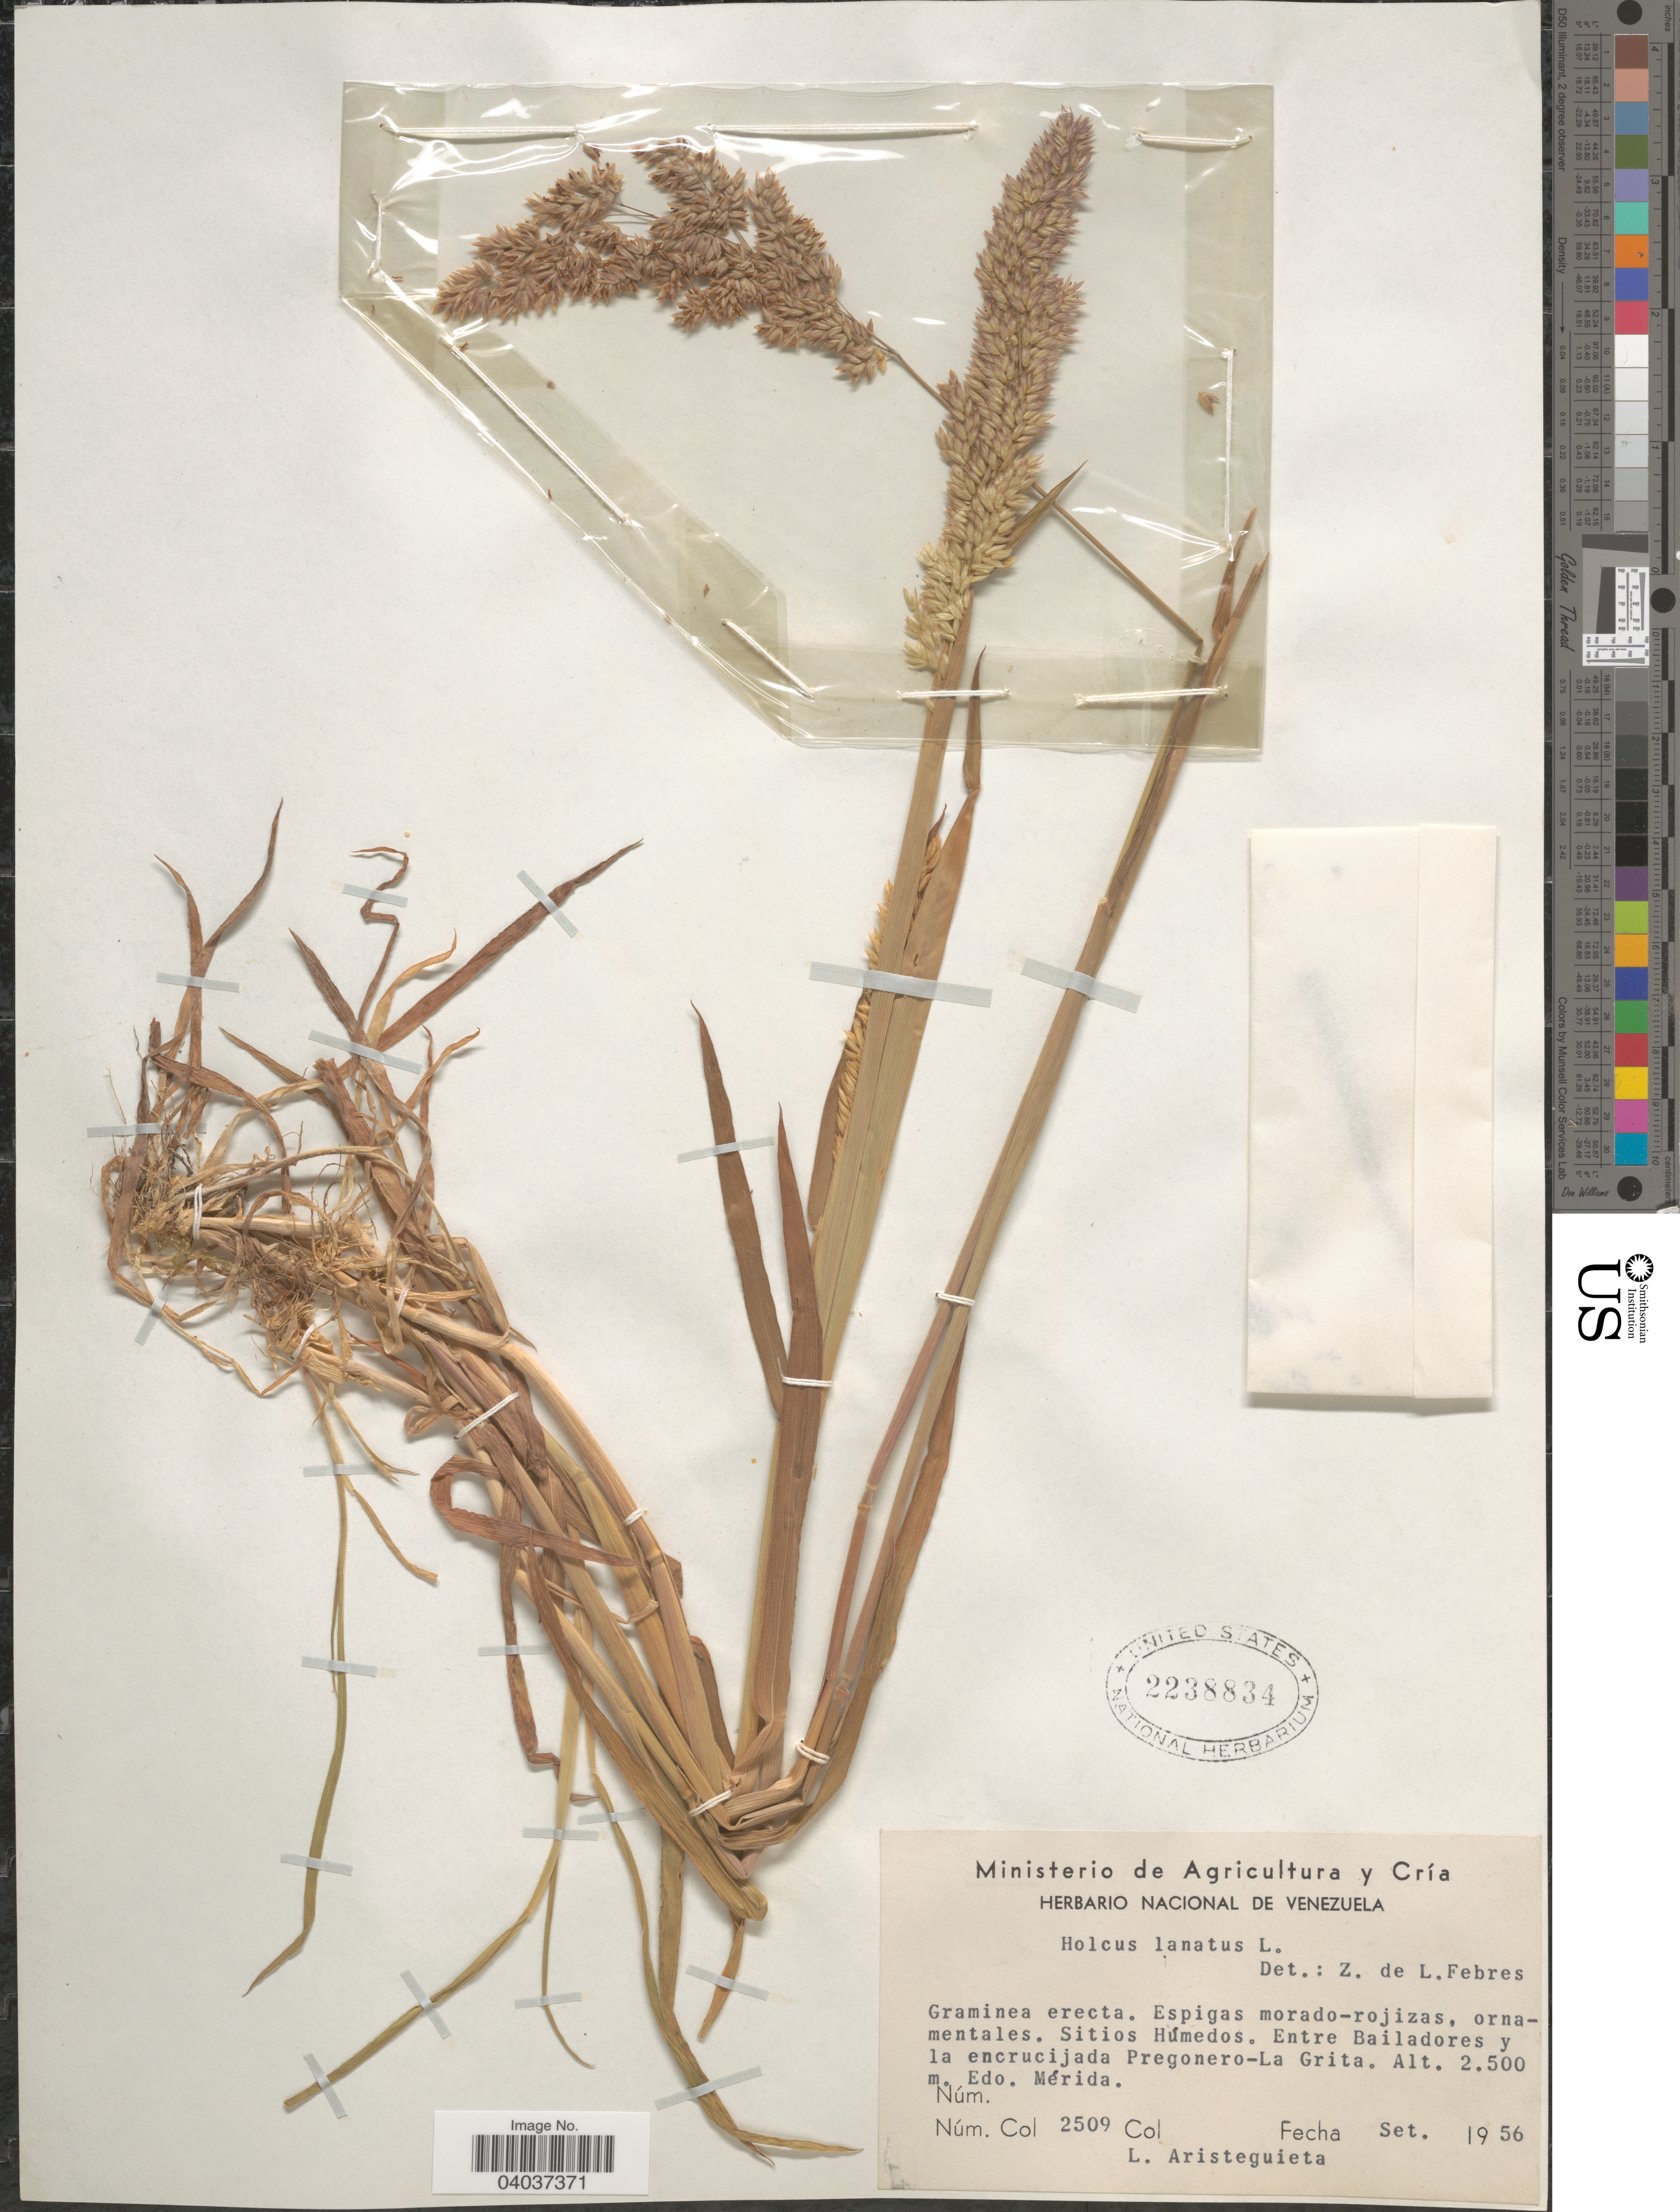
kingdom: Plantae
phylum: Tracheophyta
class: Liliopsida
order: Poales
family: Poaceae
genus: Holcus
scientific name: Holcus lanatus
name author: L.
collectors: L. Aristeguieta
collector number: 2509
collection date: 1956-09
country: Venezuela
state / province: Merida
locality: Entre Bailadores y la encrucijada Pregonero-La Grita.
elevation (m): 2500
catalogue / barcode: US 2238834